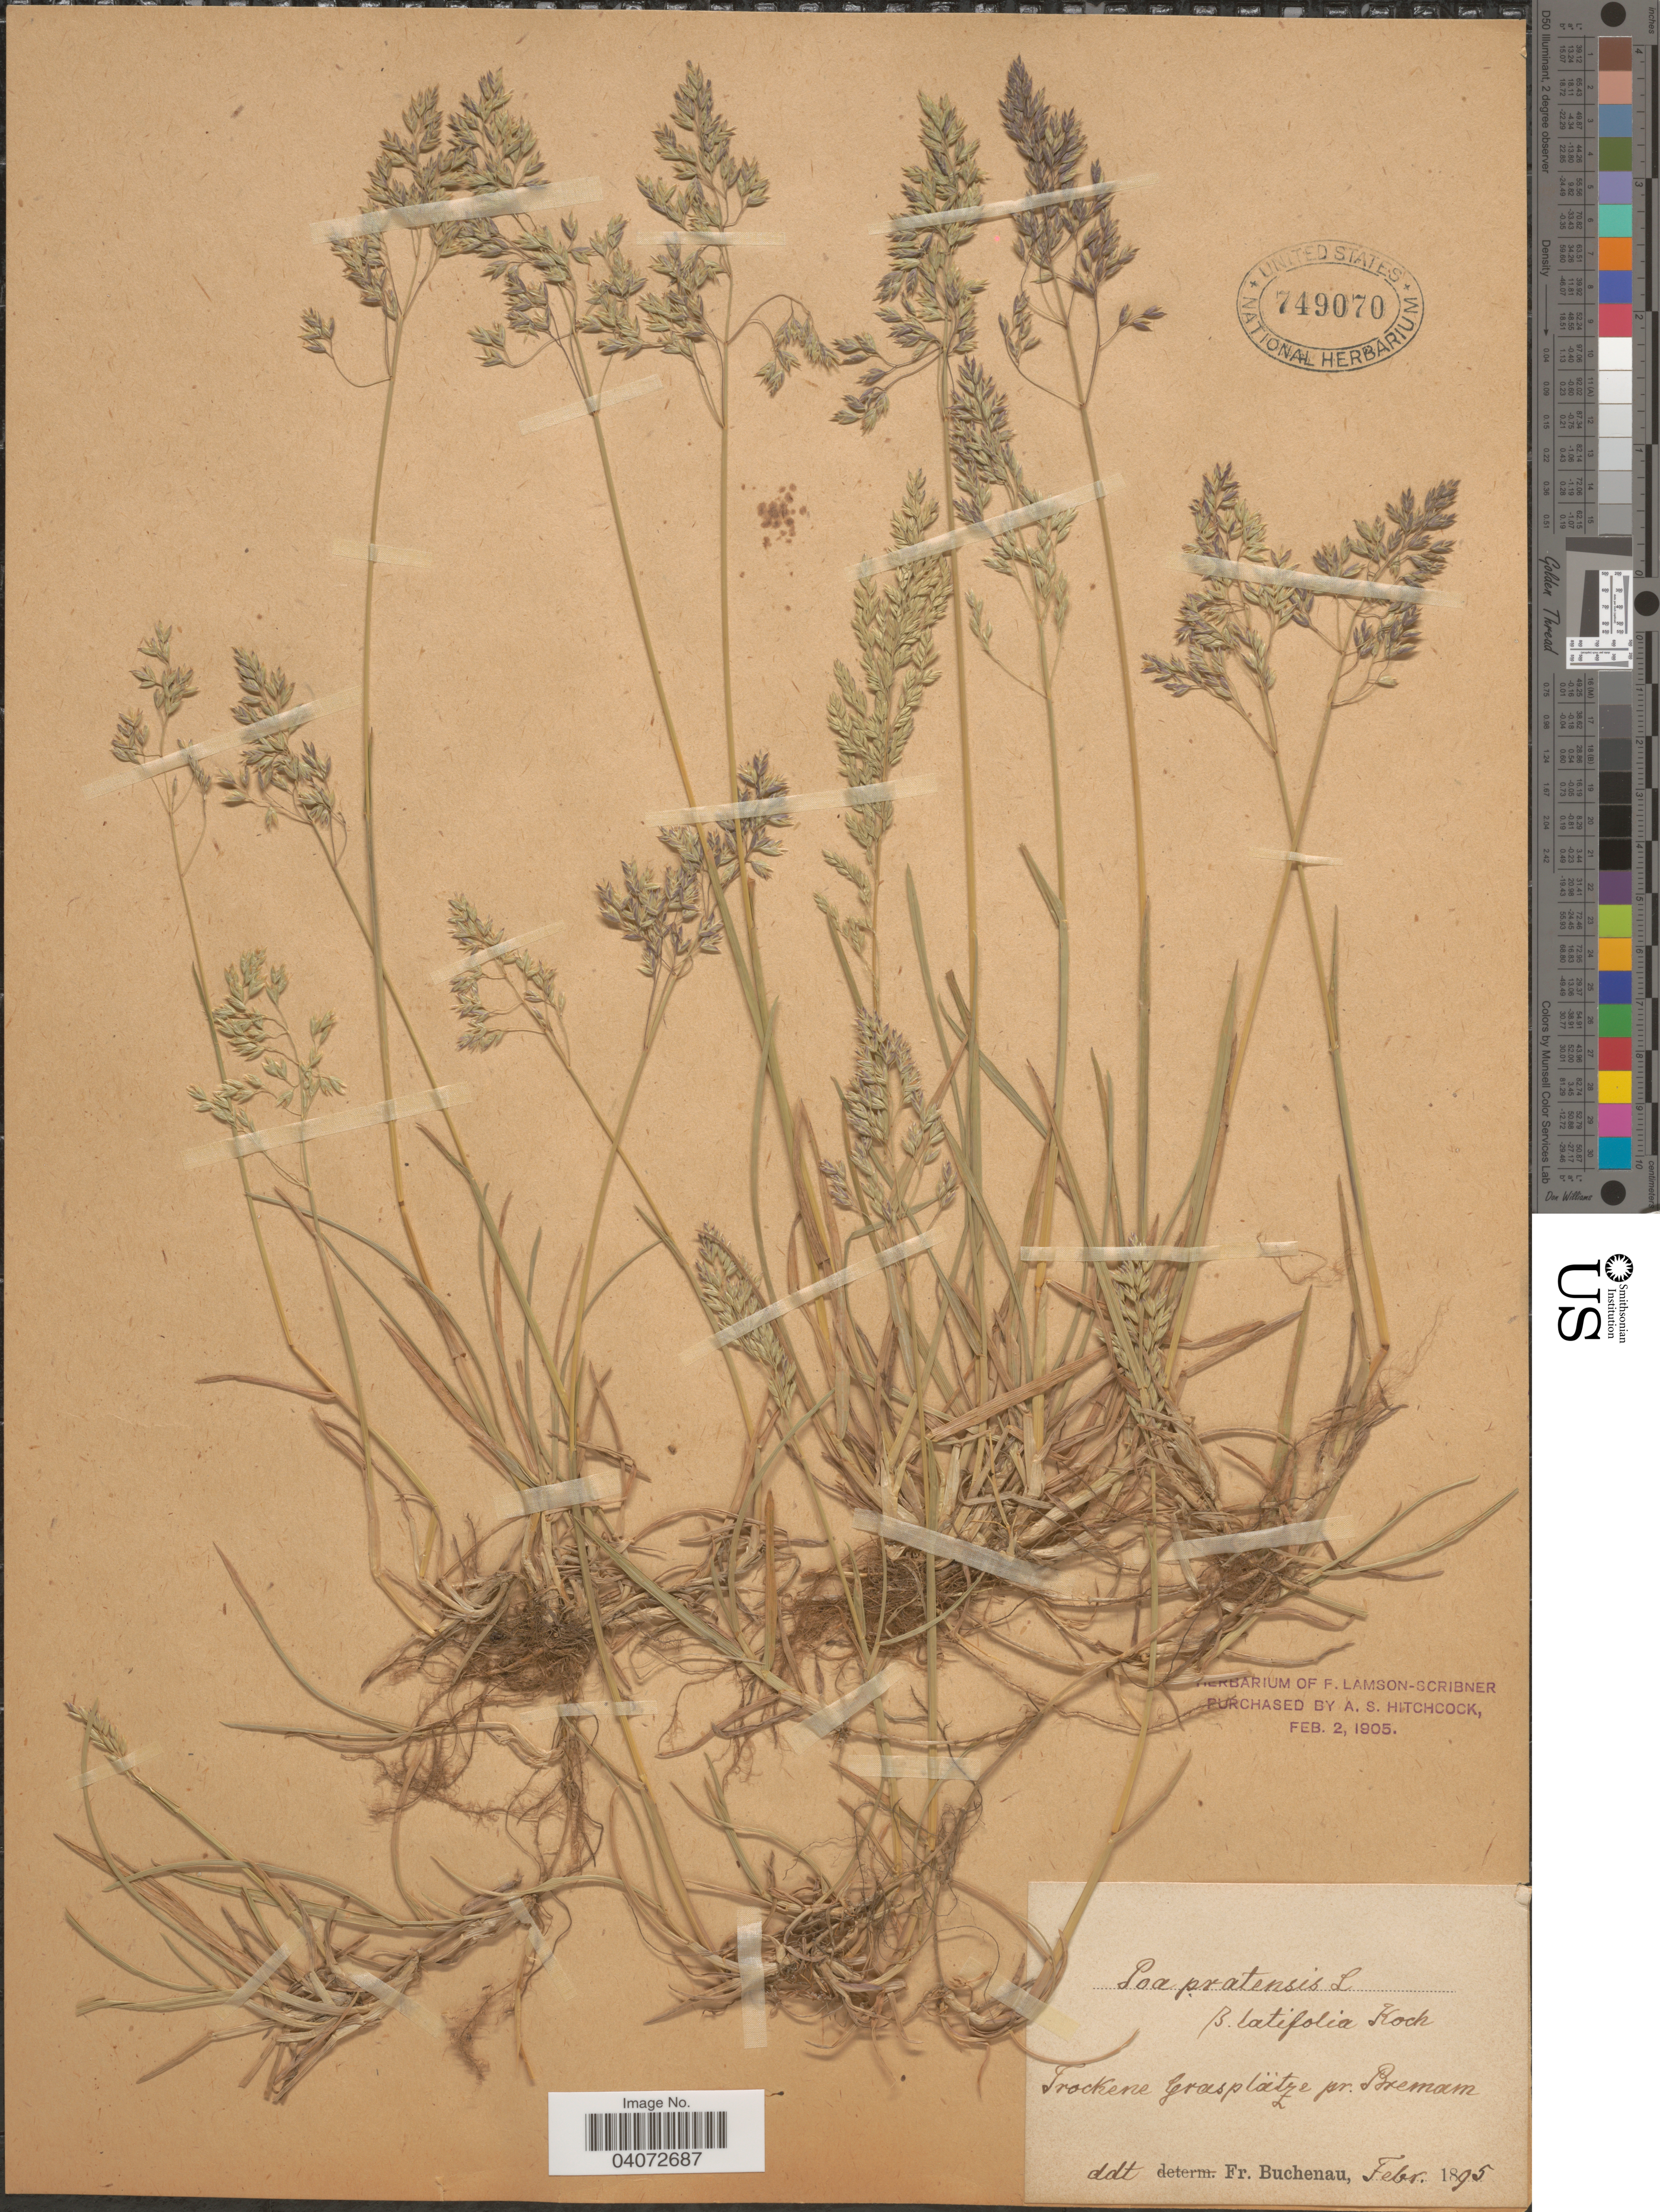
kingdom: Plantae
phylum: Tracheophyta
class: Liliopsida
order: Poales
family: Poaceae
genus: Poa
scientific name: Poa pratensis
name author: L.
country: Germany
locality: Trockene Grasplätze pr. Bremam.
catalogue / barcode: US 749070